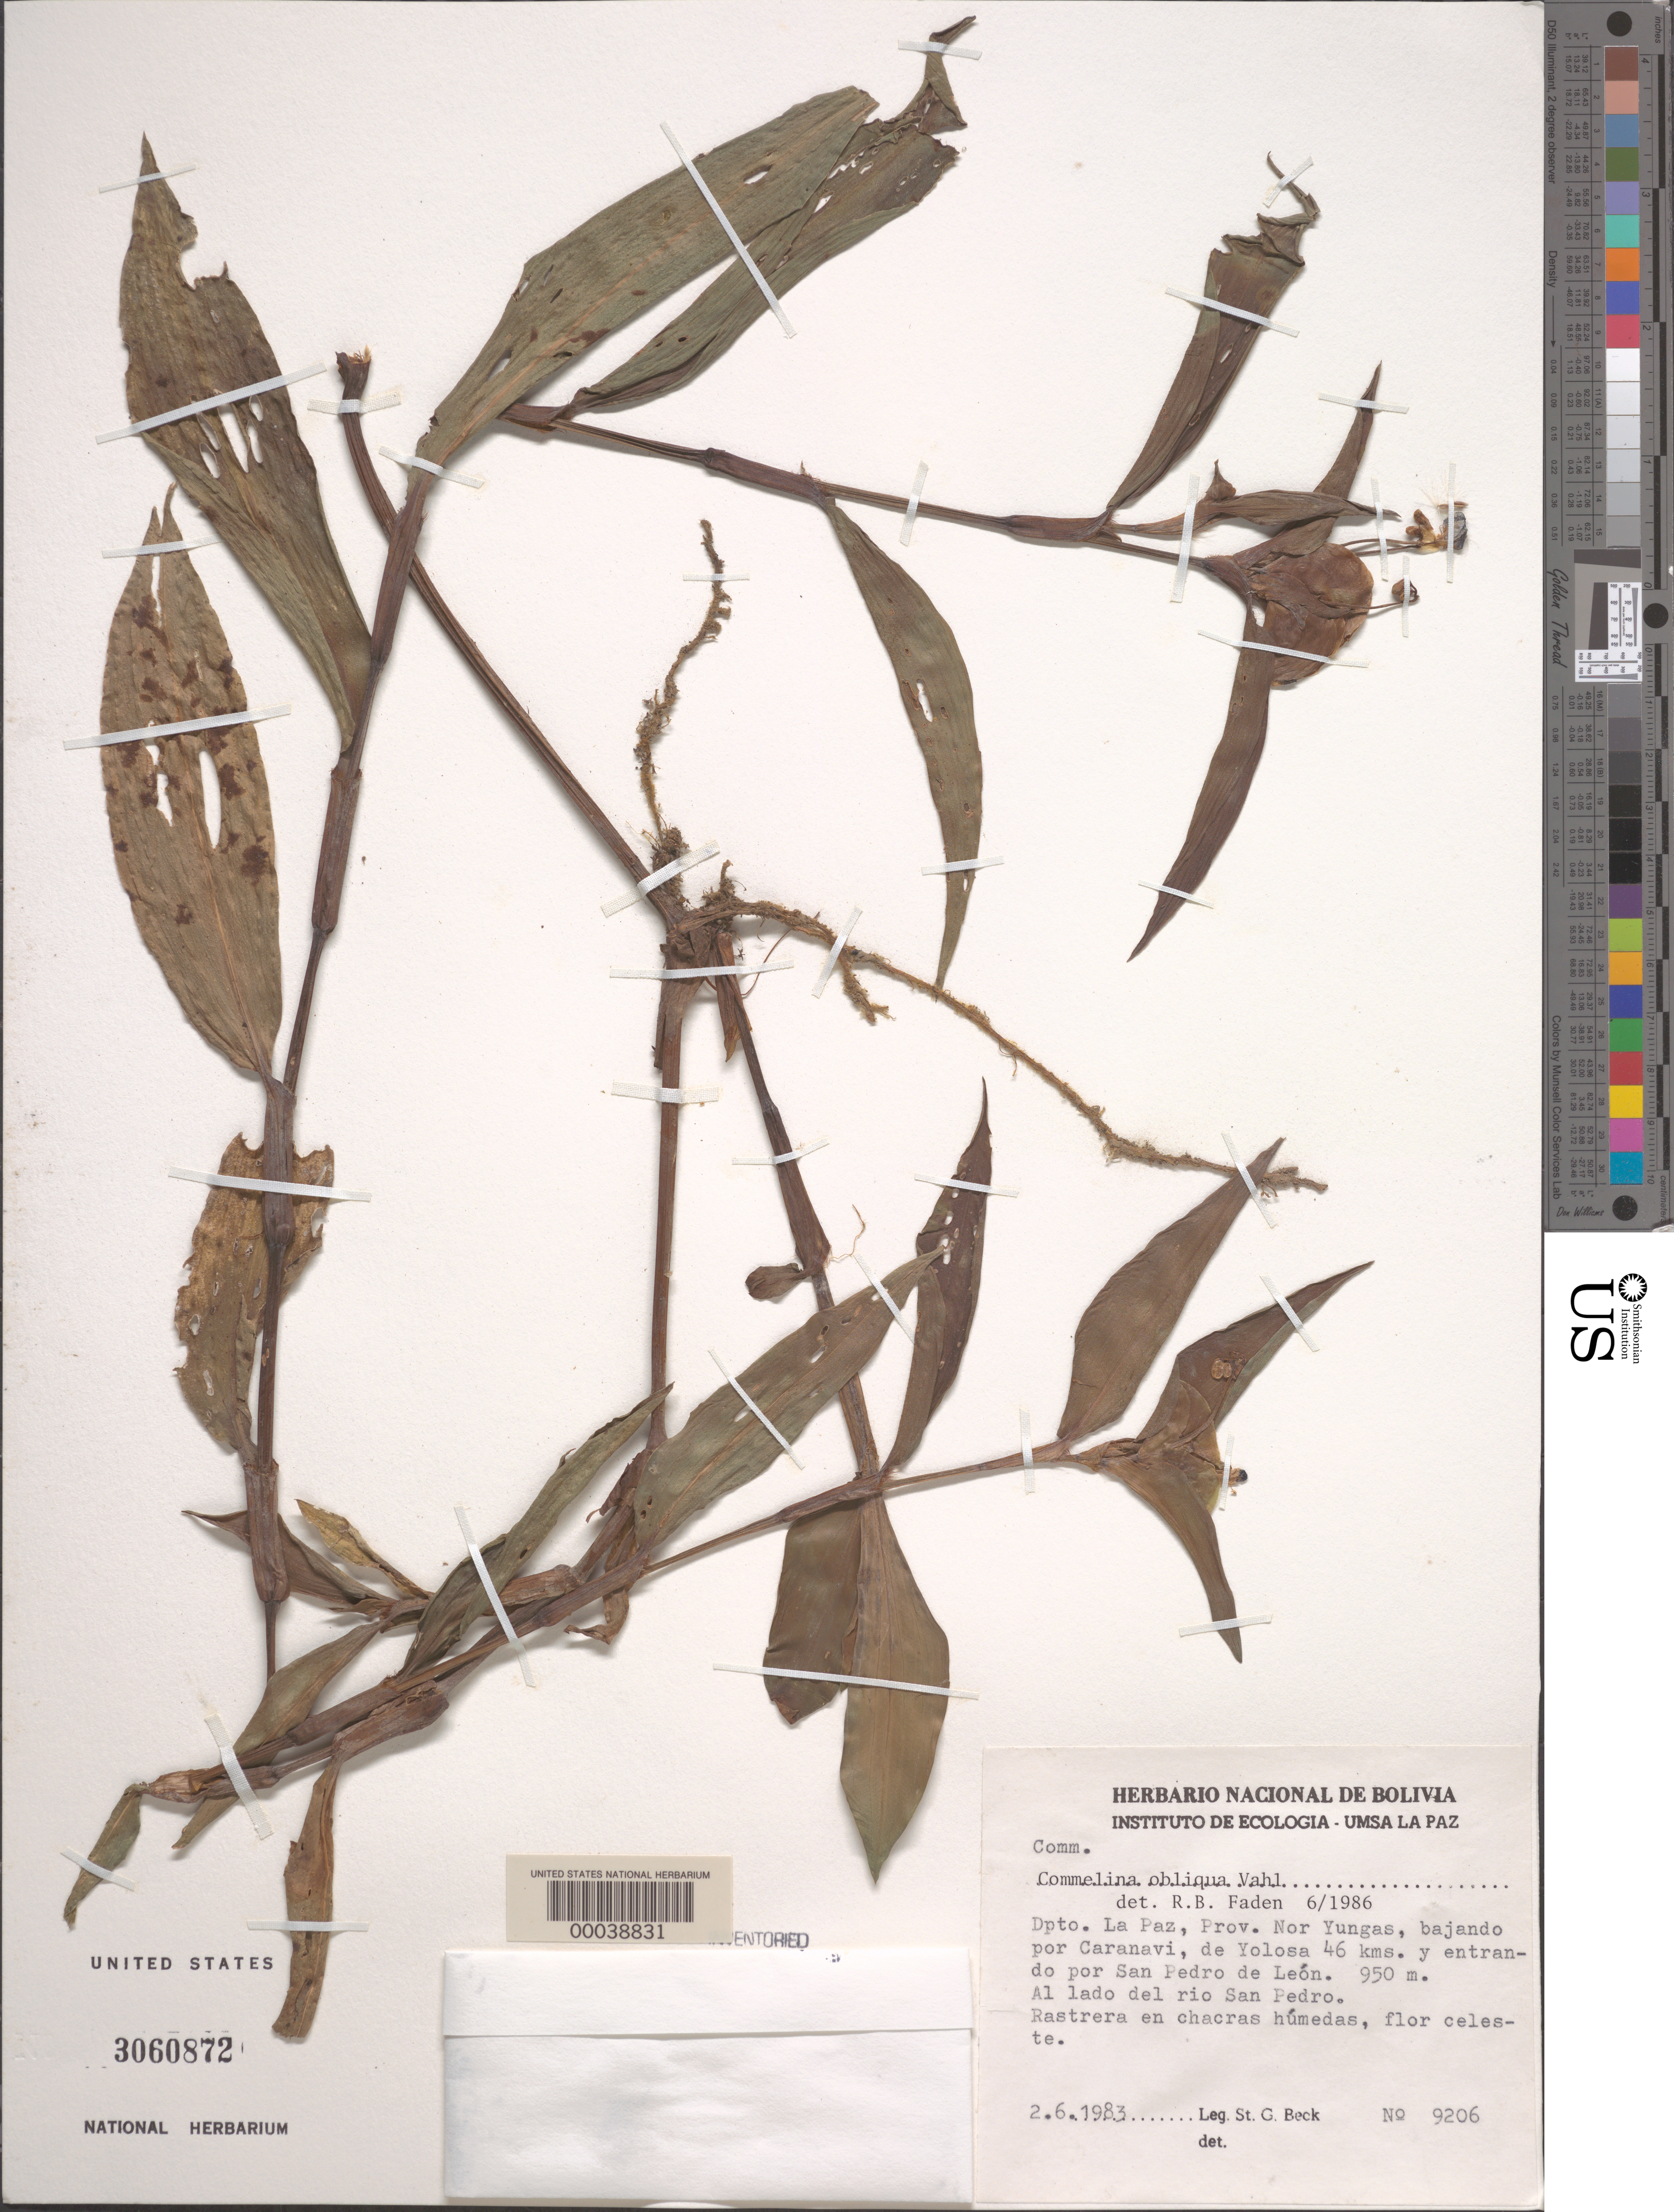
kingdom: Plantae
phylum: Tracheophyta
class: Liliopsida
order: Commelinales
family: Commelinaceae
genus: Commelina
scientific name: Commelina obliqua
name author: Vahl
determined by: Faden, Robert B., (US), Smithsonian Institution - National Museum of Natural History (UNITED STATES)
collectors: S. G. Beck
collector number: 9206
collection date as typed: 02 Jun 1983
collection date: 1983-06-02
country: Bolivia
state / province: La Paz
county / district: Nor Yungas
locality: Rio San Pedro, San Pedro de Leon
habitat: River bank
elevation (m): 950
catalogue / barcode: US 3060872